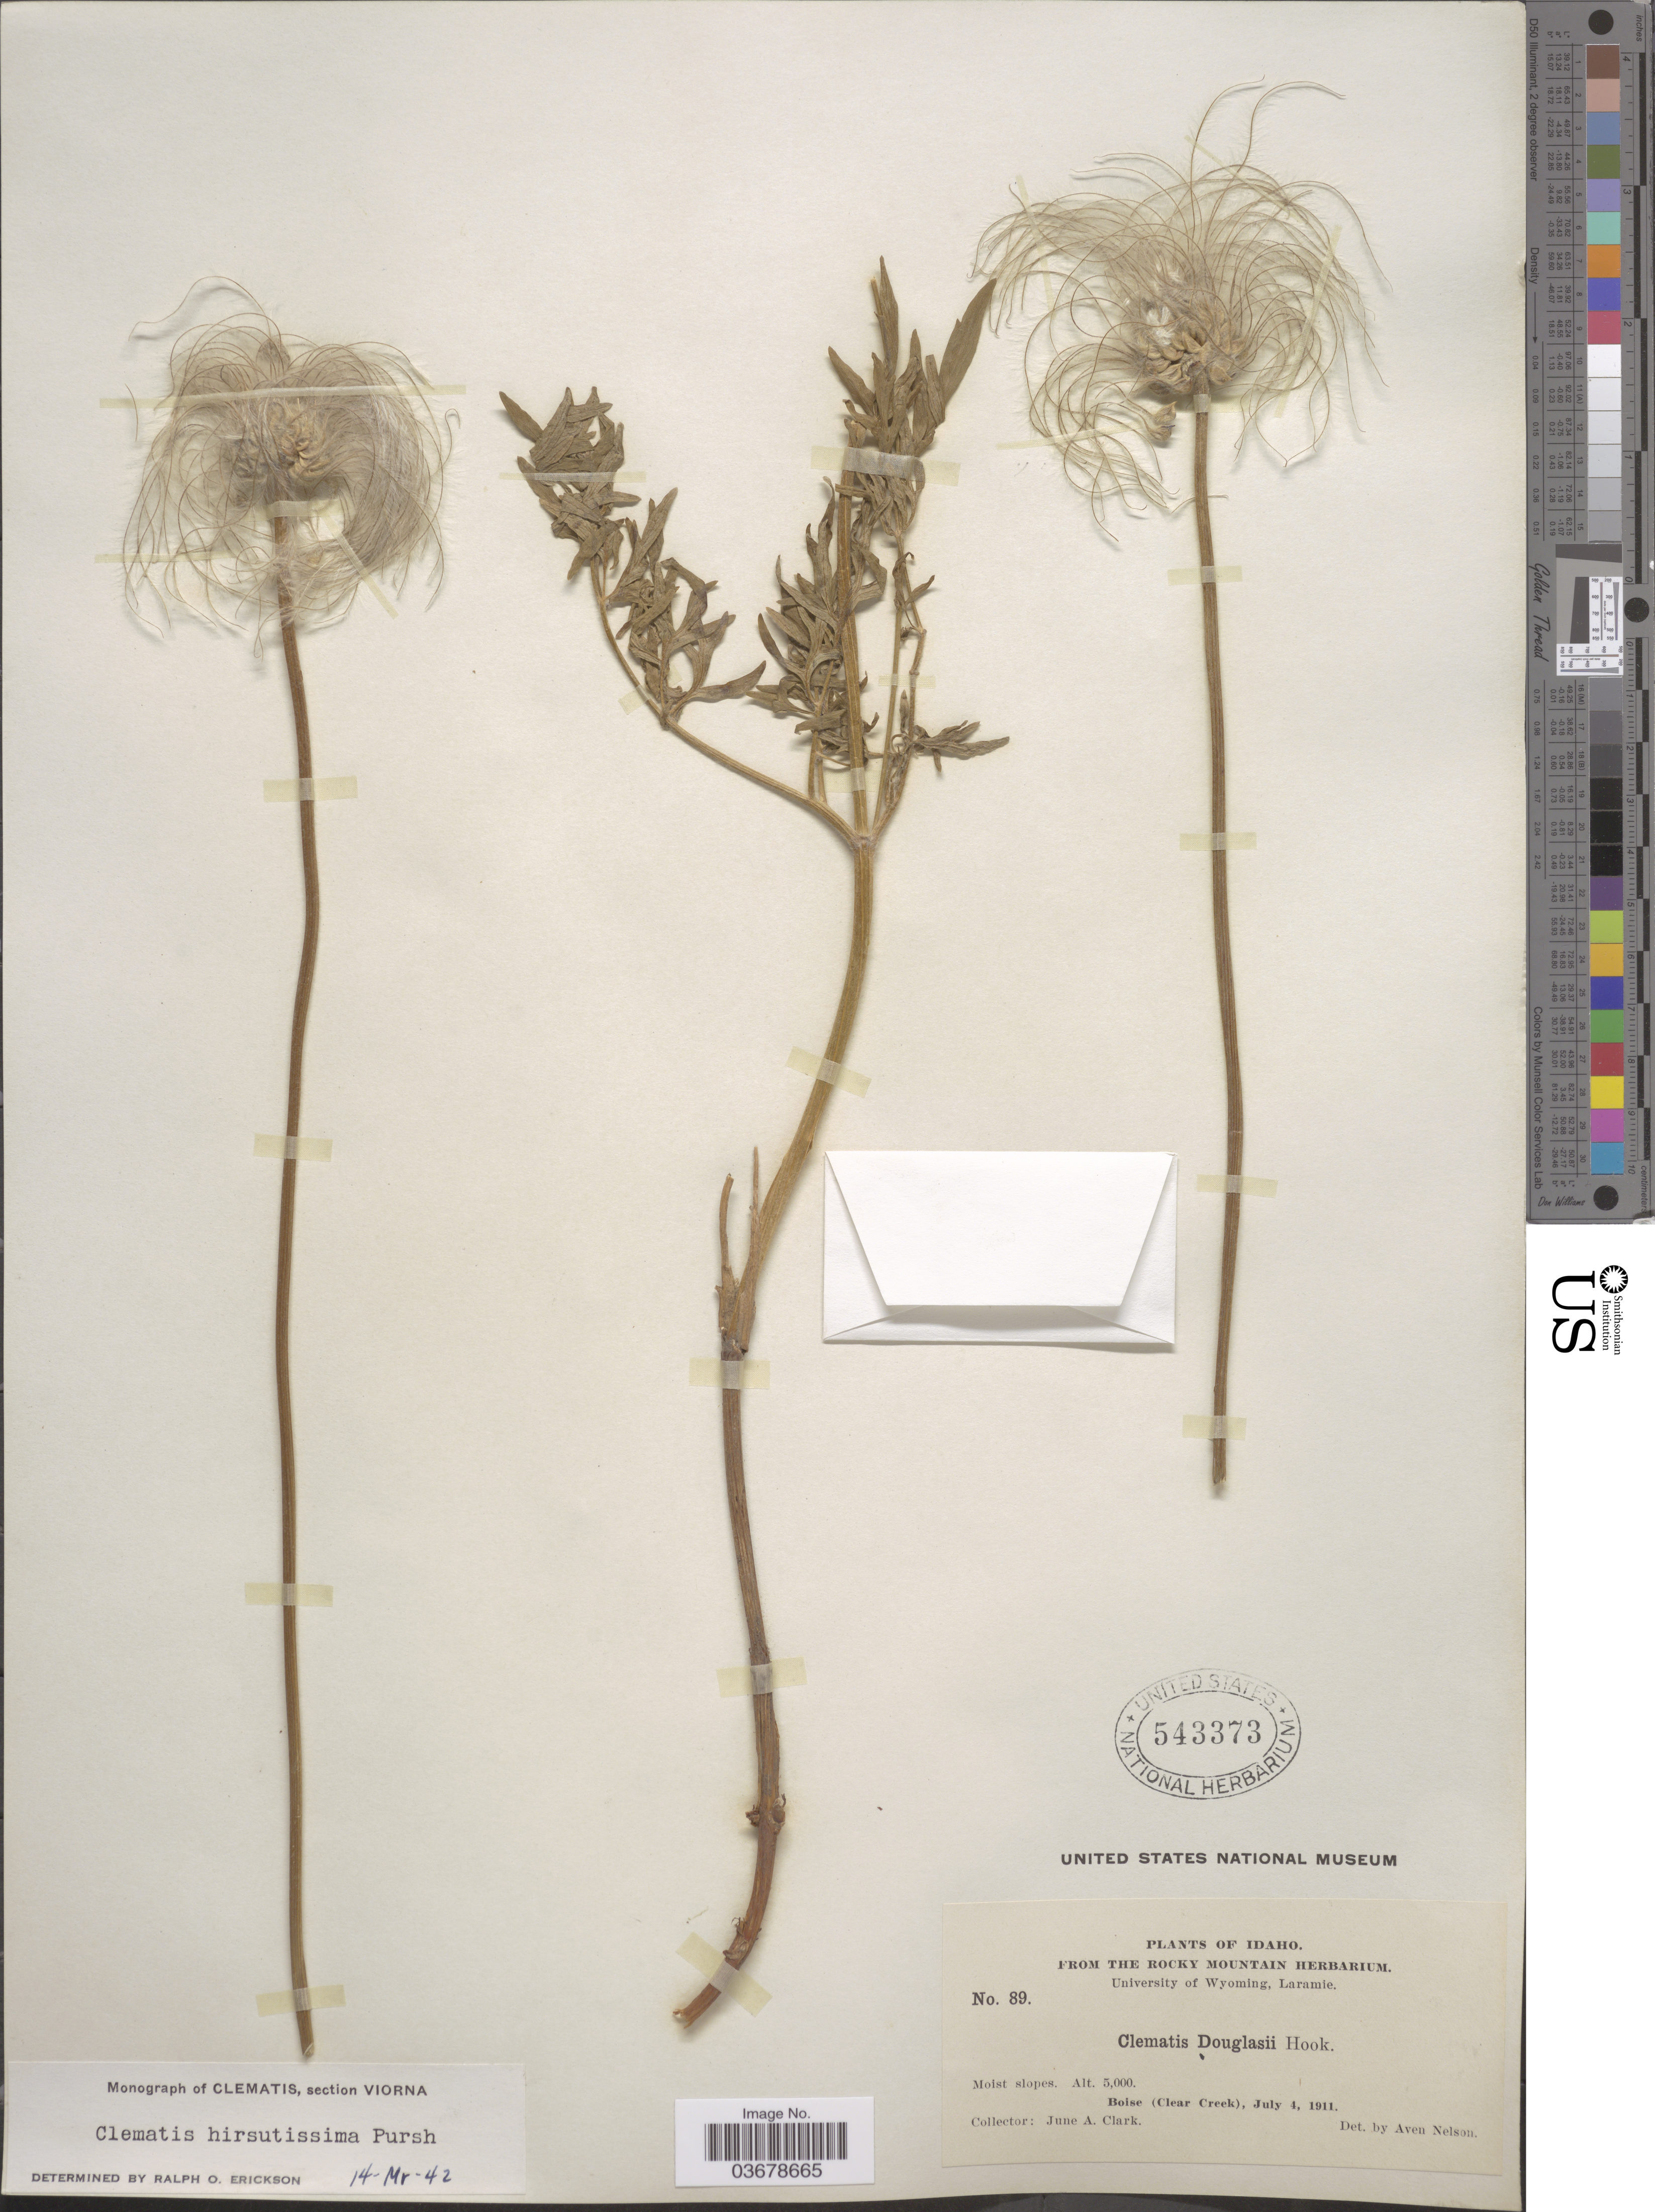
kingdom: Plantae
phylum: Tracheophyta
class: Magnoliopsida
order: Ranunculales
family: Ranunculaceae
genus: Clematis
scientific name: Clematis viorna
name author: L.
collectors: J. A. Clark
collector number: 89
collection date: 1911-07-04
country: United States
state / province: Idaho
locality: Boise (Clear Creek).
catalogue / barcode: US 543373